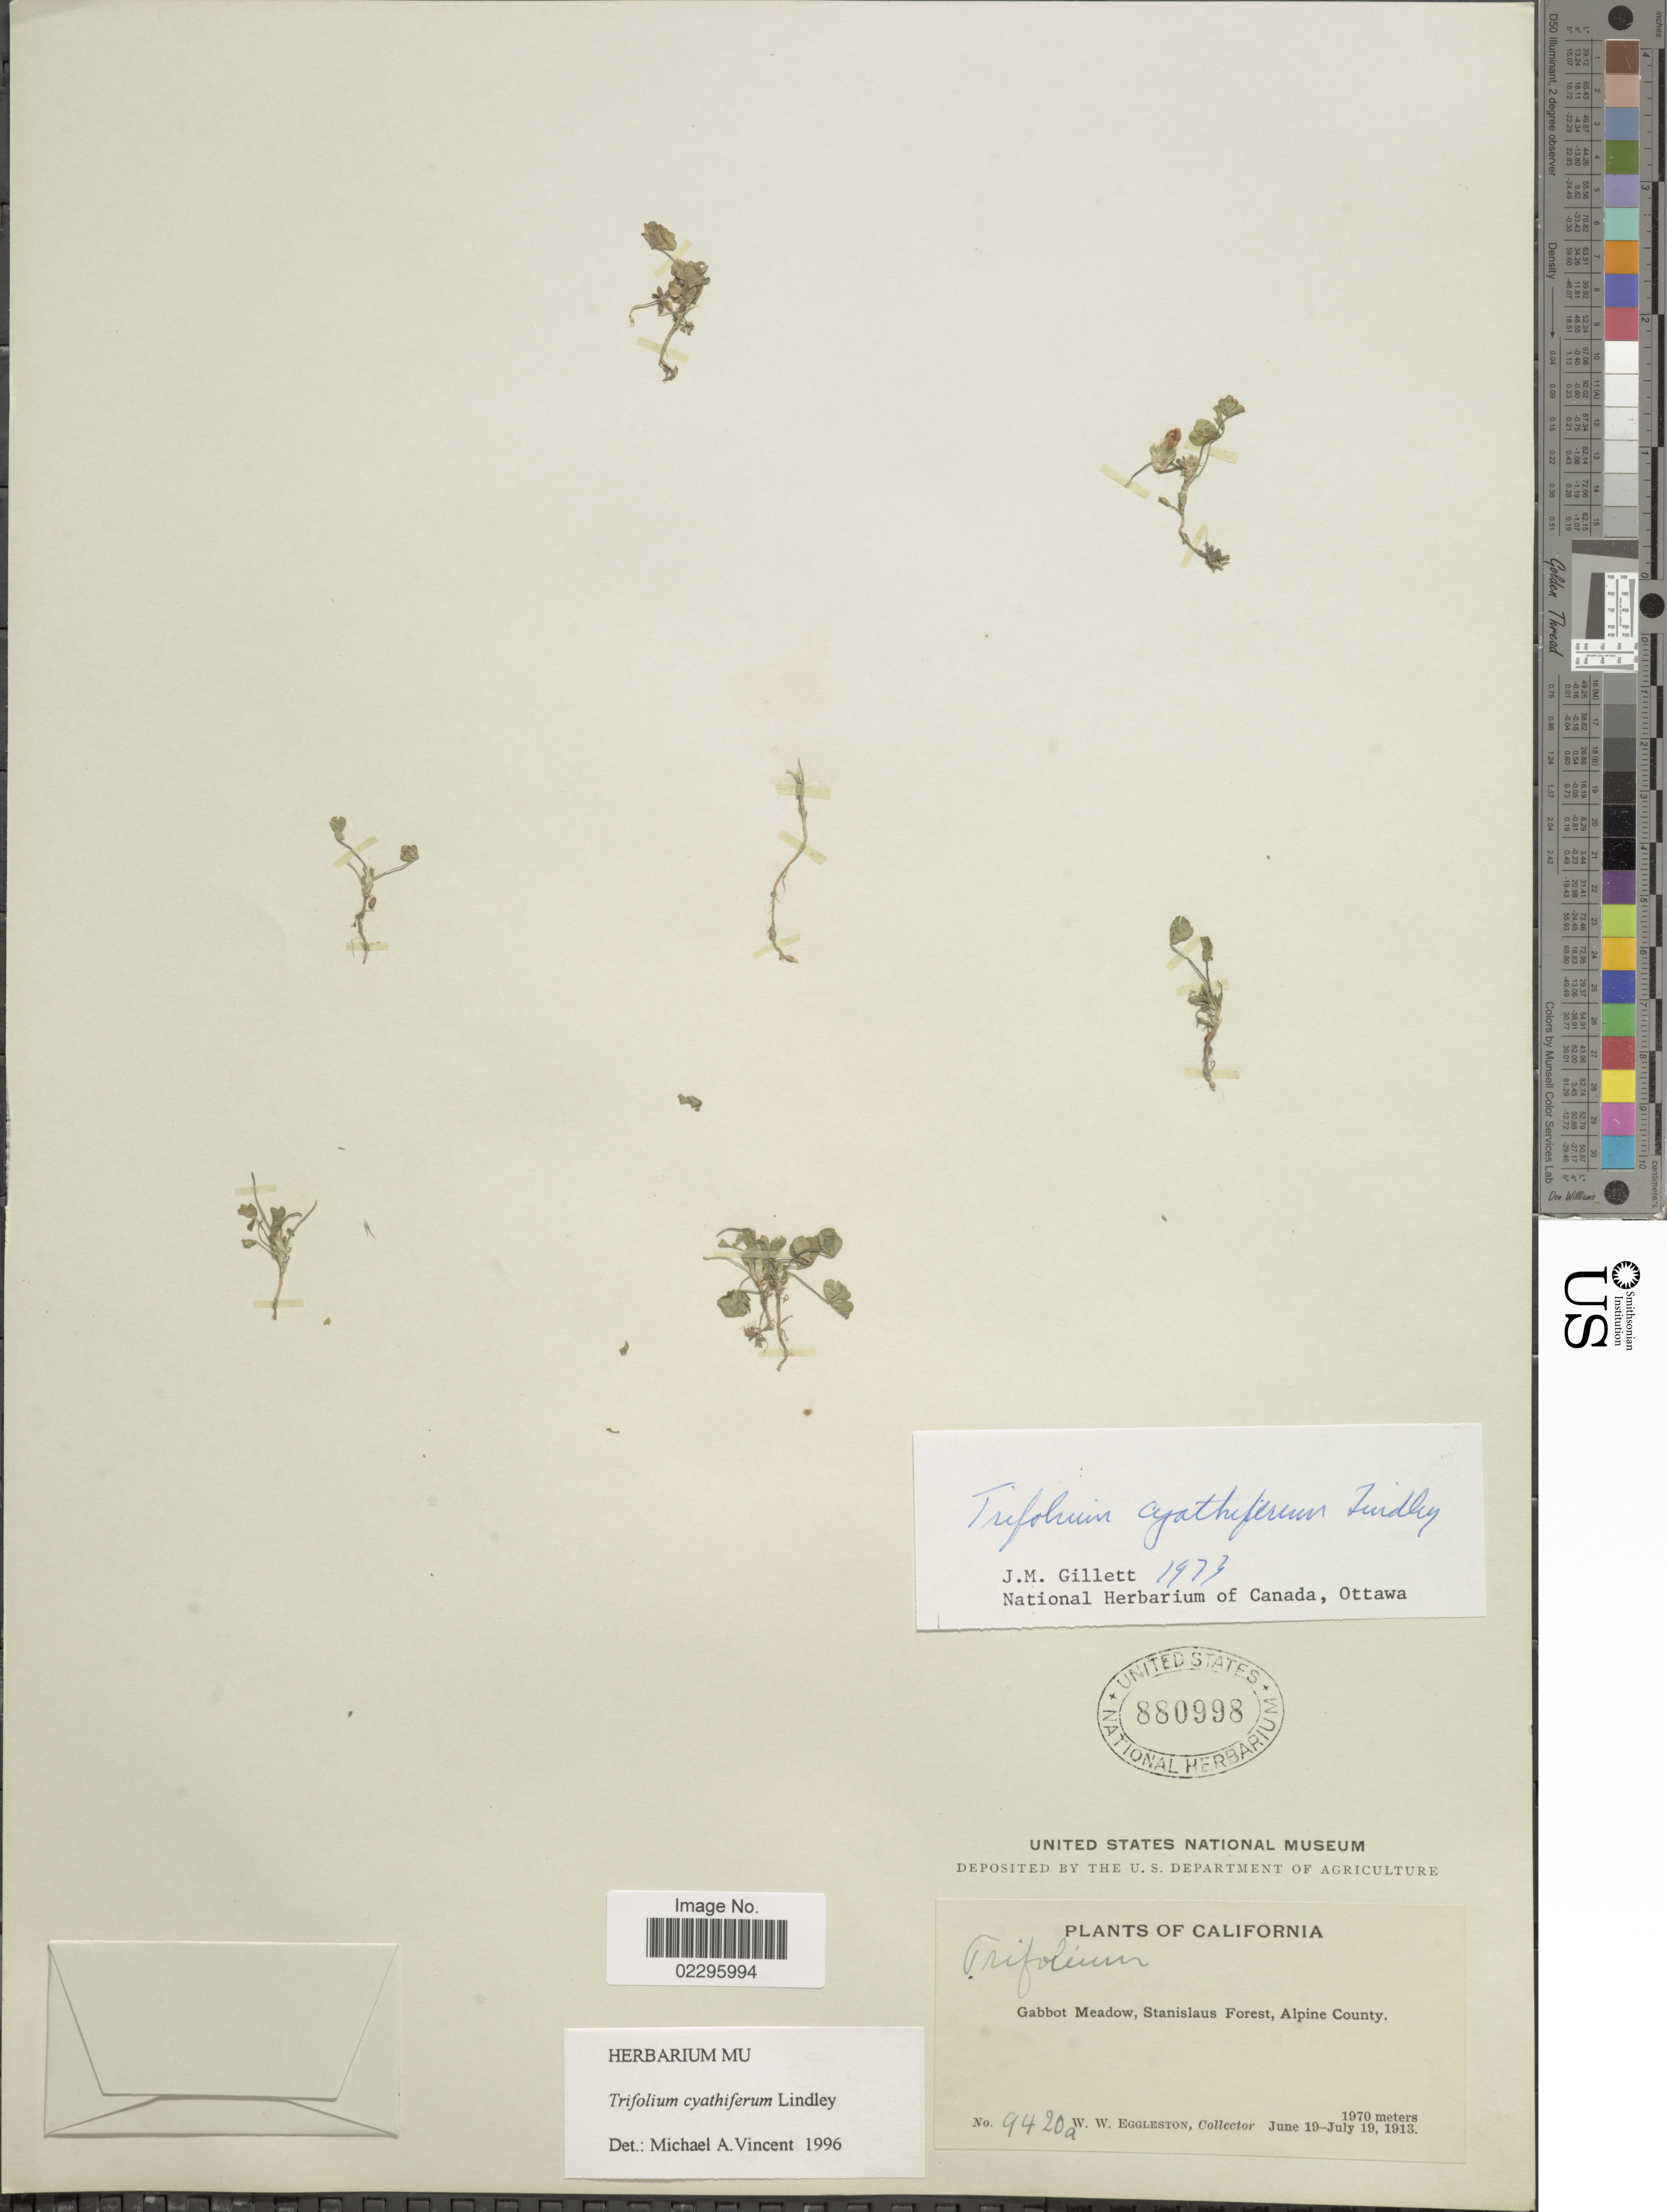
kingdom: Plantae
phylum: Tracheophyta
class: Magnoliopsida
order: Fabales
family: Fabaceae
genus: Trifolium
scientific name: Trifolium cyathiferum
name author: Lindl.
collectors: W. W. Eggleston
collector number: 9420a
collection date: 1913-04-19/1913-07-19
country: United States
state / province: California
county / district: Alpine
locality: Gabbot Meadow, Stanislaus Forest, Alpine County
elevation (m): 1970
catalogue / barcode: US 880998